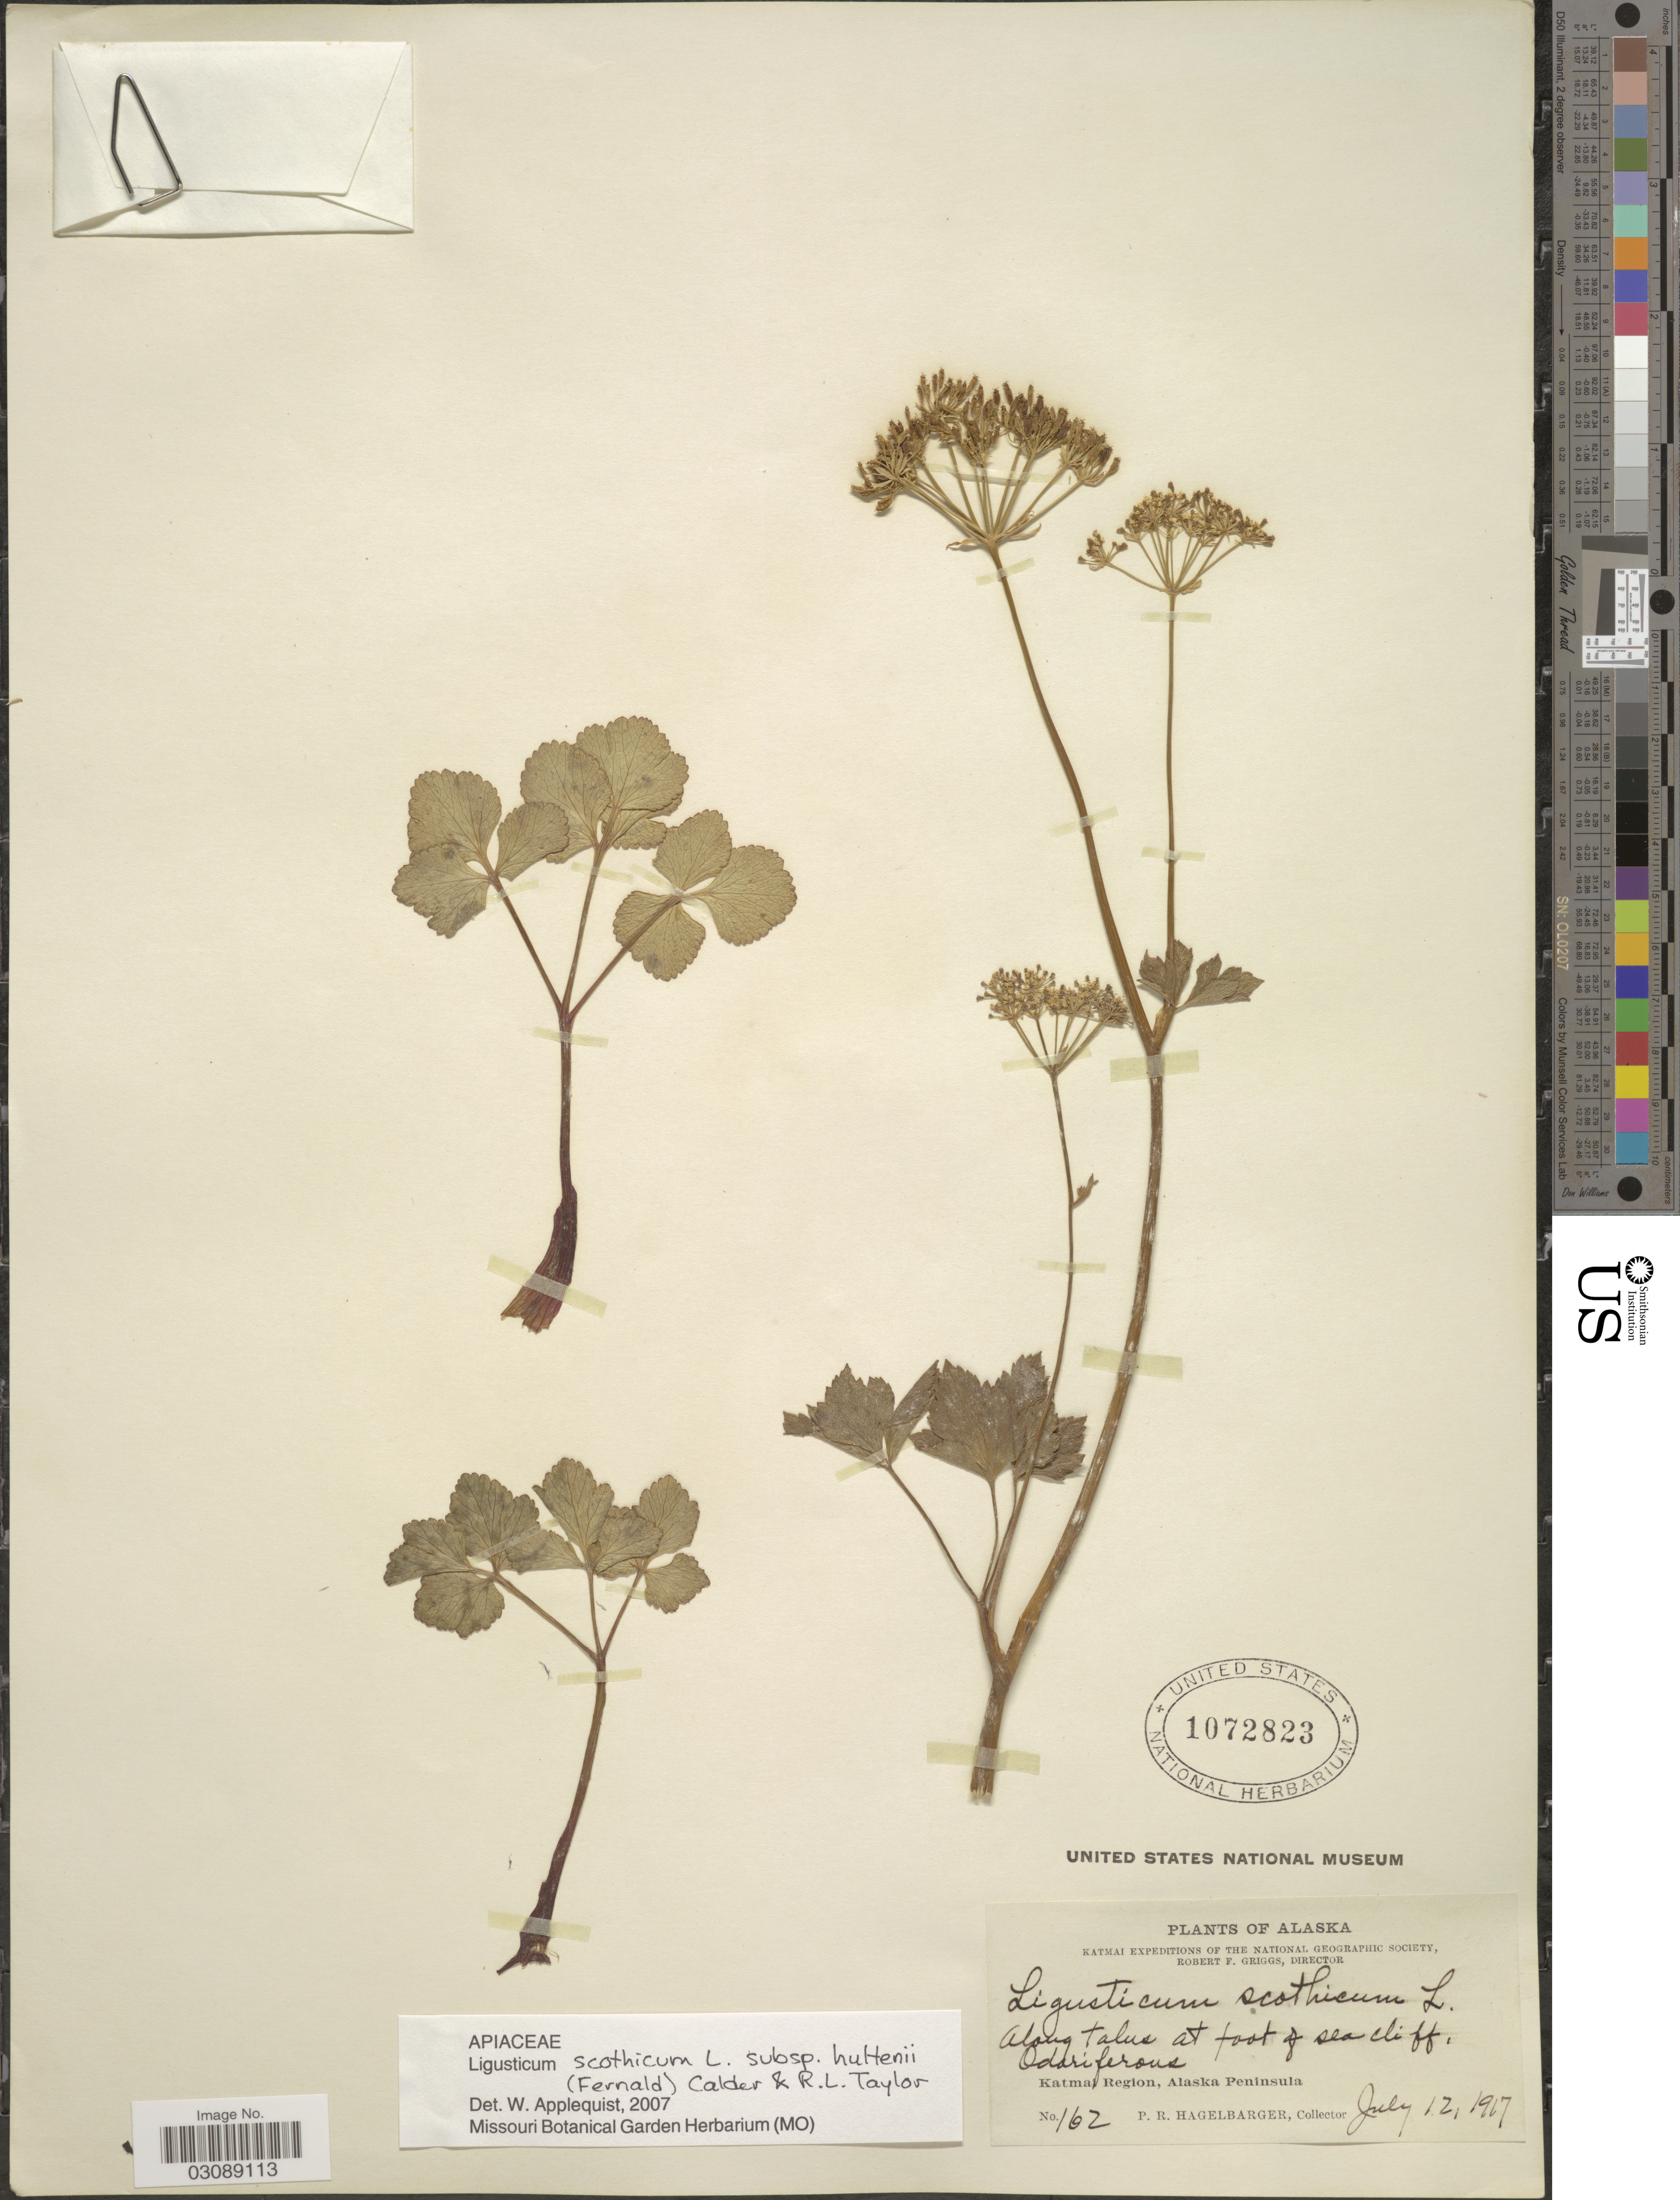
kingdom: Plantae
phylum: Tracheophyta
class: Magnoliopsida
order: Apiales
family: Apiaceae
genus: Ligusticum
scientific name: Ligusticum scoticum subsp. hultenii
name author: (Fernald) Calder & Roy L. Taylor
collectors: P. Hagelbarger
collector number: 162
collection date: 1917-07-12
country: United States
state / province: Alaska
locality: Along talus at foot of sea cliff, Odariferous, Katmai Region, Alaska Peninsula.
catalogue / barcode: US 1072823